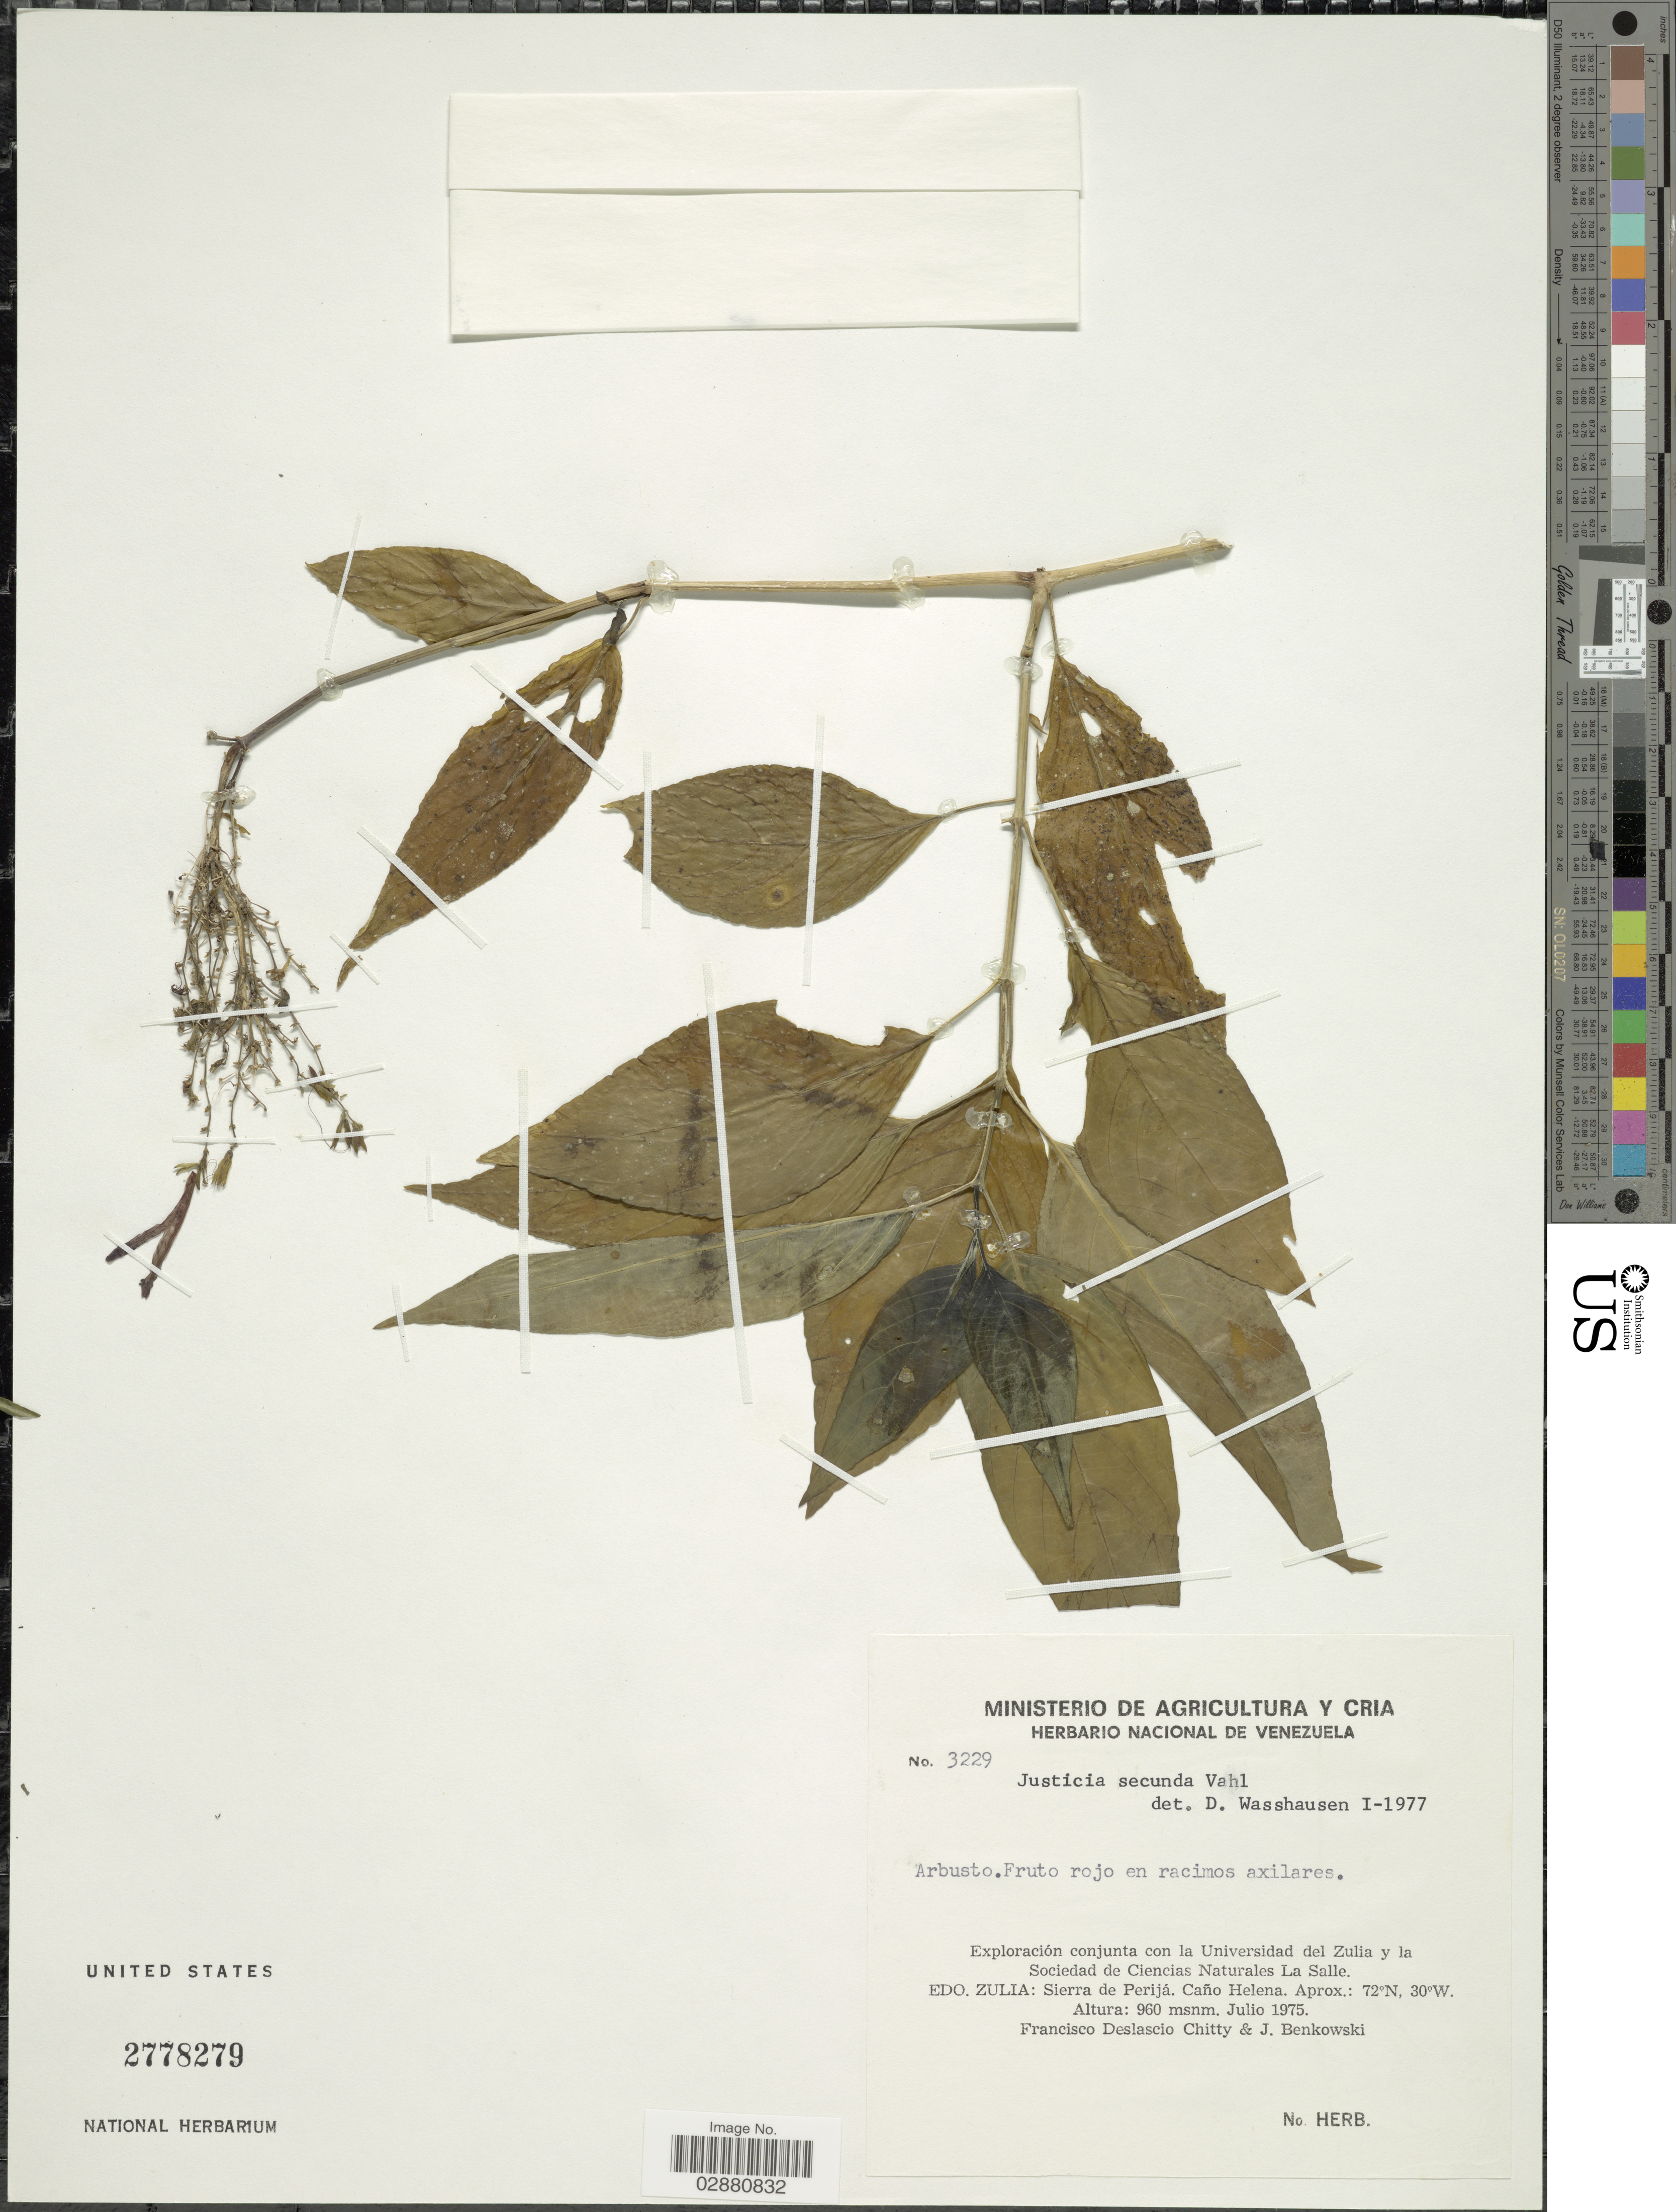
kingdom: Plantae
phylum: Tracheophyta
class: Magnoliopsida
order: Lamiales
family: Acanthaceae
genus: Justicia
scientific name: Justicia secunda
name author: Vahl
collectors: F. Delascio C. & J. Benkowski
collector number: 3229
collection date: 1975-07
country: Venezuela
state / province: Zulia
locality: Exploración conjunta con la Universidad del Zulia y la Sociedad de Ciencias Naturales La Salle. Edo. Zulia: Sierra de Perijá. Caño Helena.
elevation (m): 960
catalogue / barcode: US 2778279